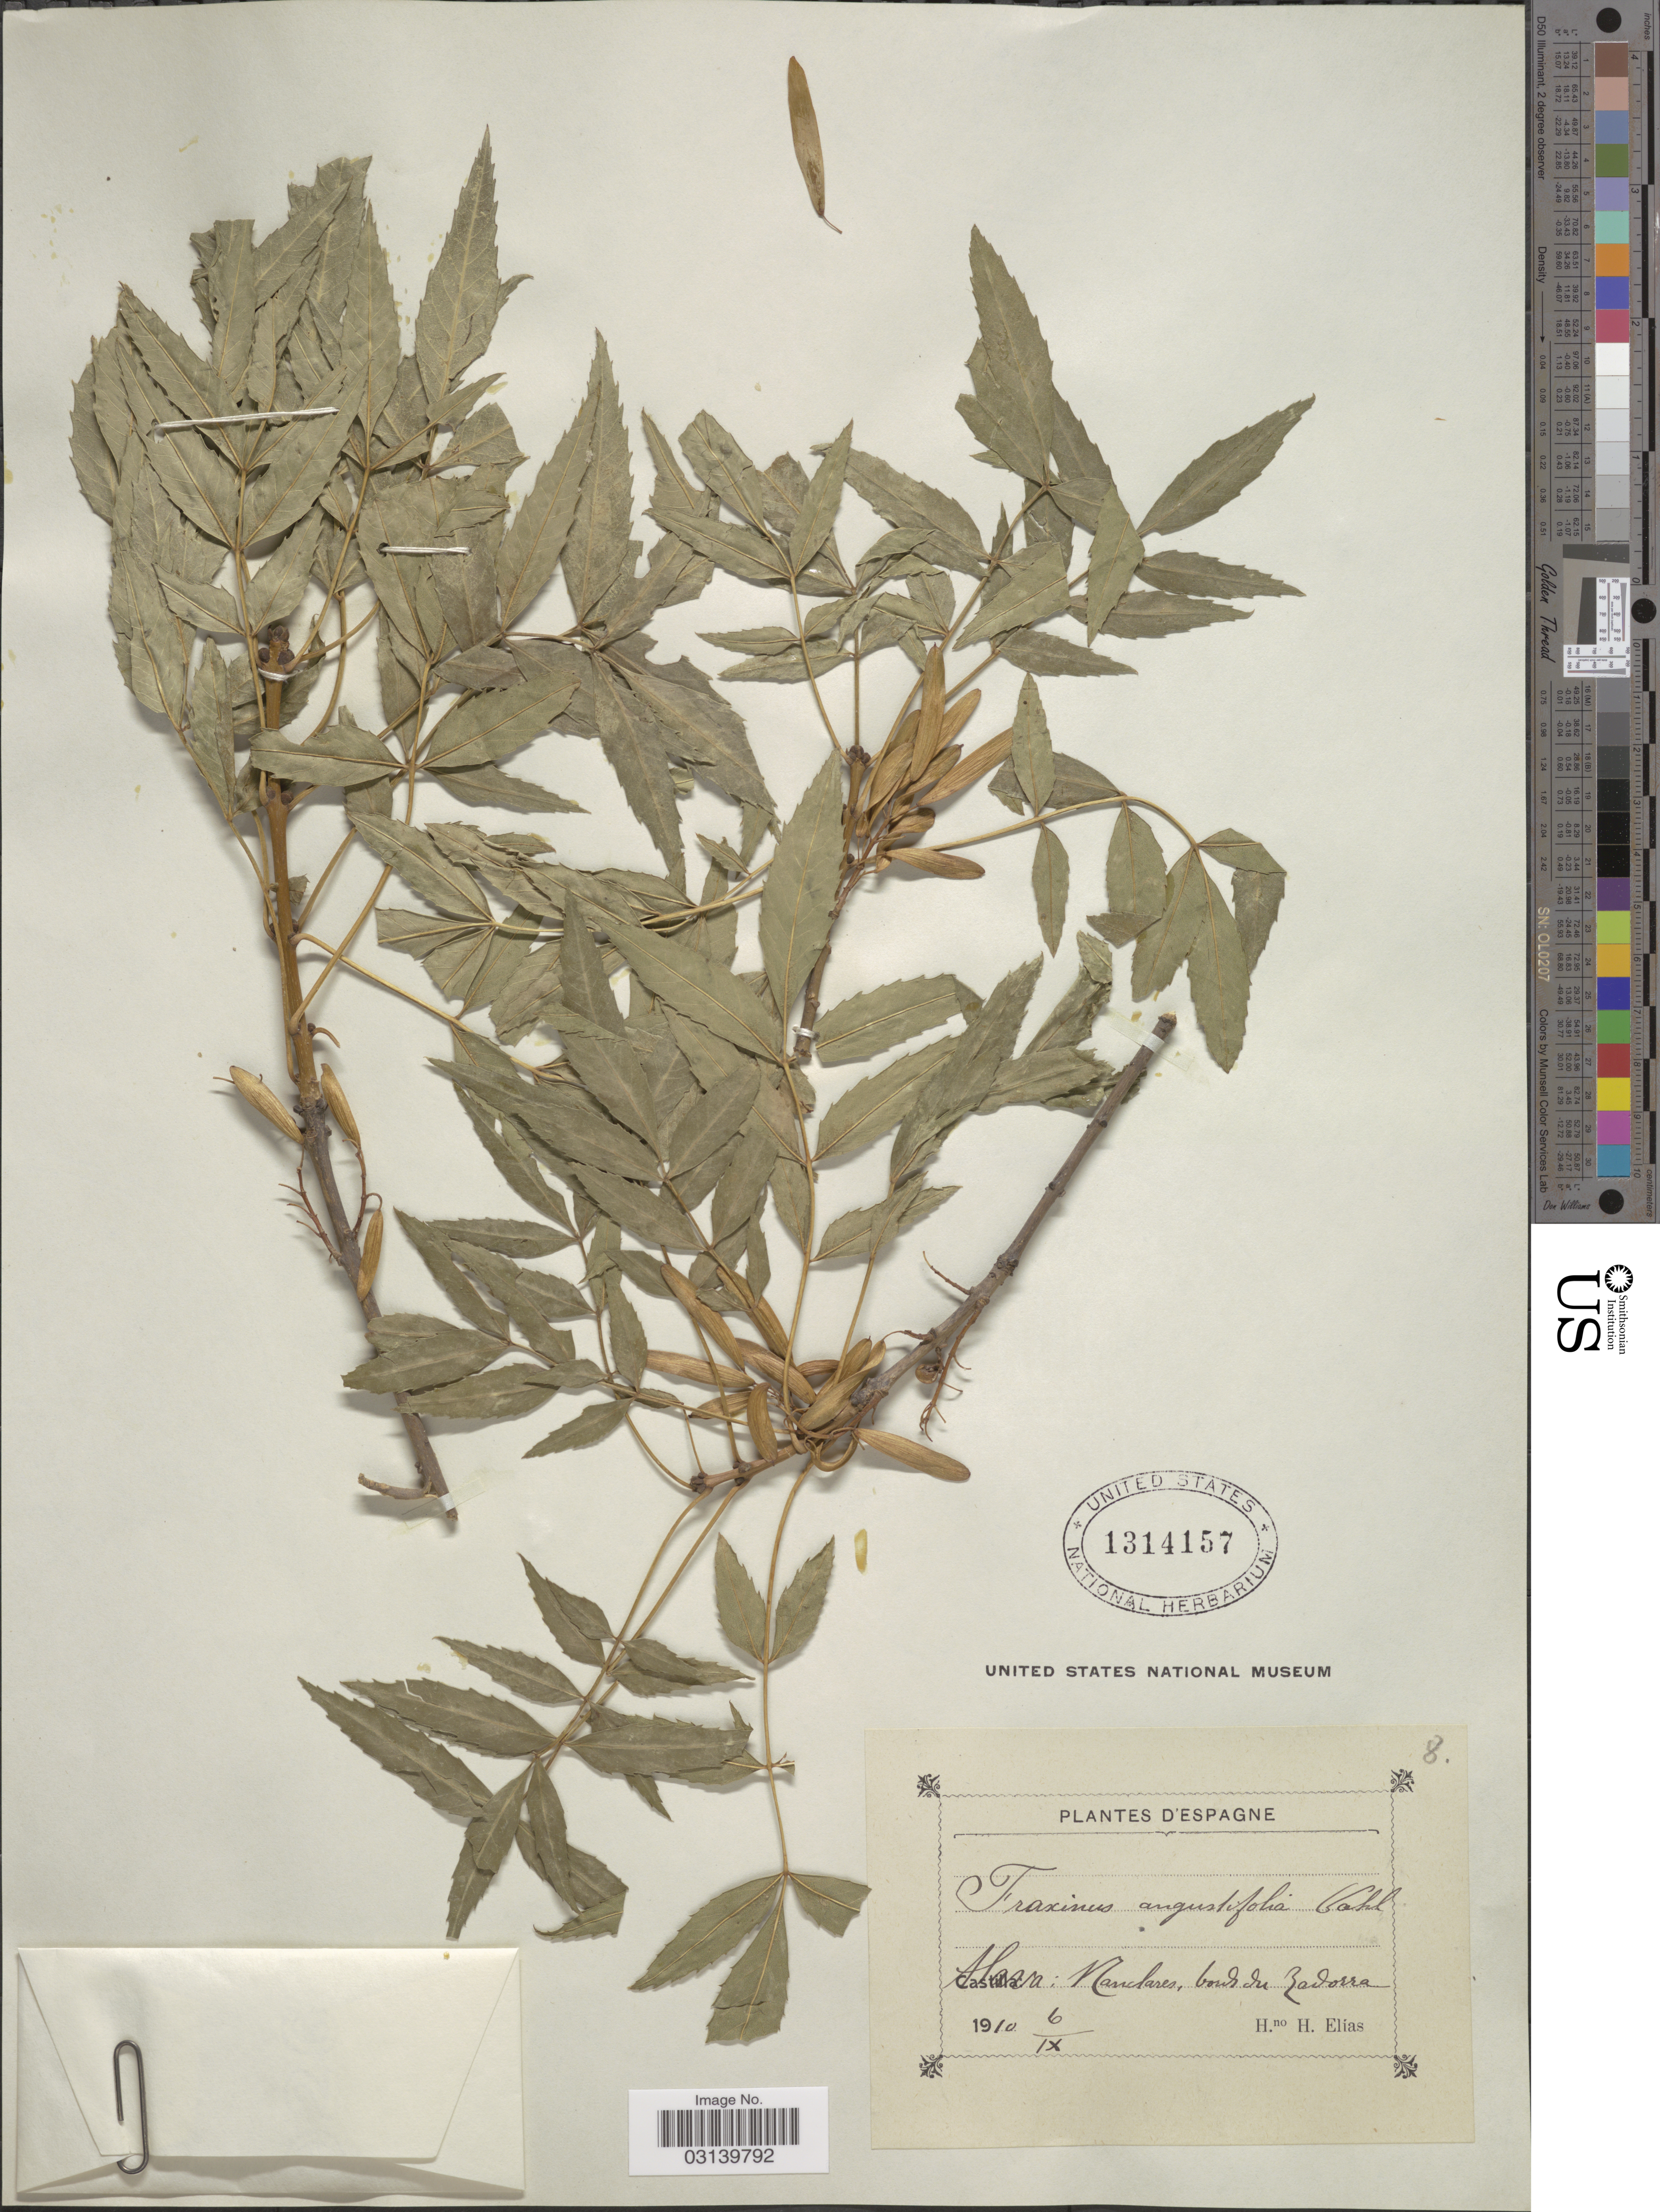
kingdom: Plantae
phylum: Tracheophyta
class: Magnoliopsida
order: Lamiales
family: Oleaceae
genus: Fraxinus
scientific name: Fraxinus angustifolia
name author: Vahl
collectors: H. Elías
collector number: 8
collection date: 1910-09-06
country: Spain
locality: Alava: Nanclares, bords du Zadorra.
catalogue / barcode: US 1314157